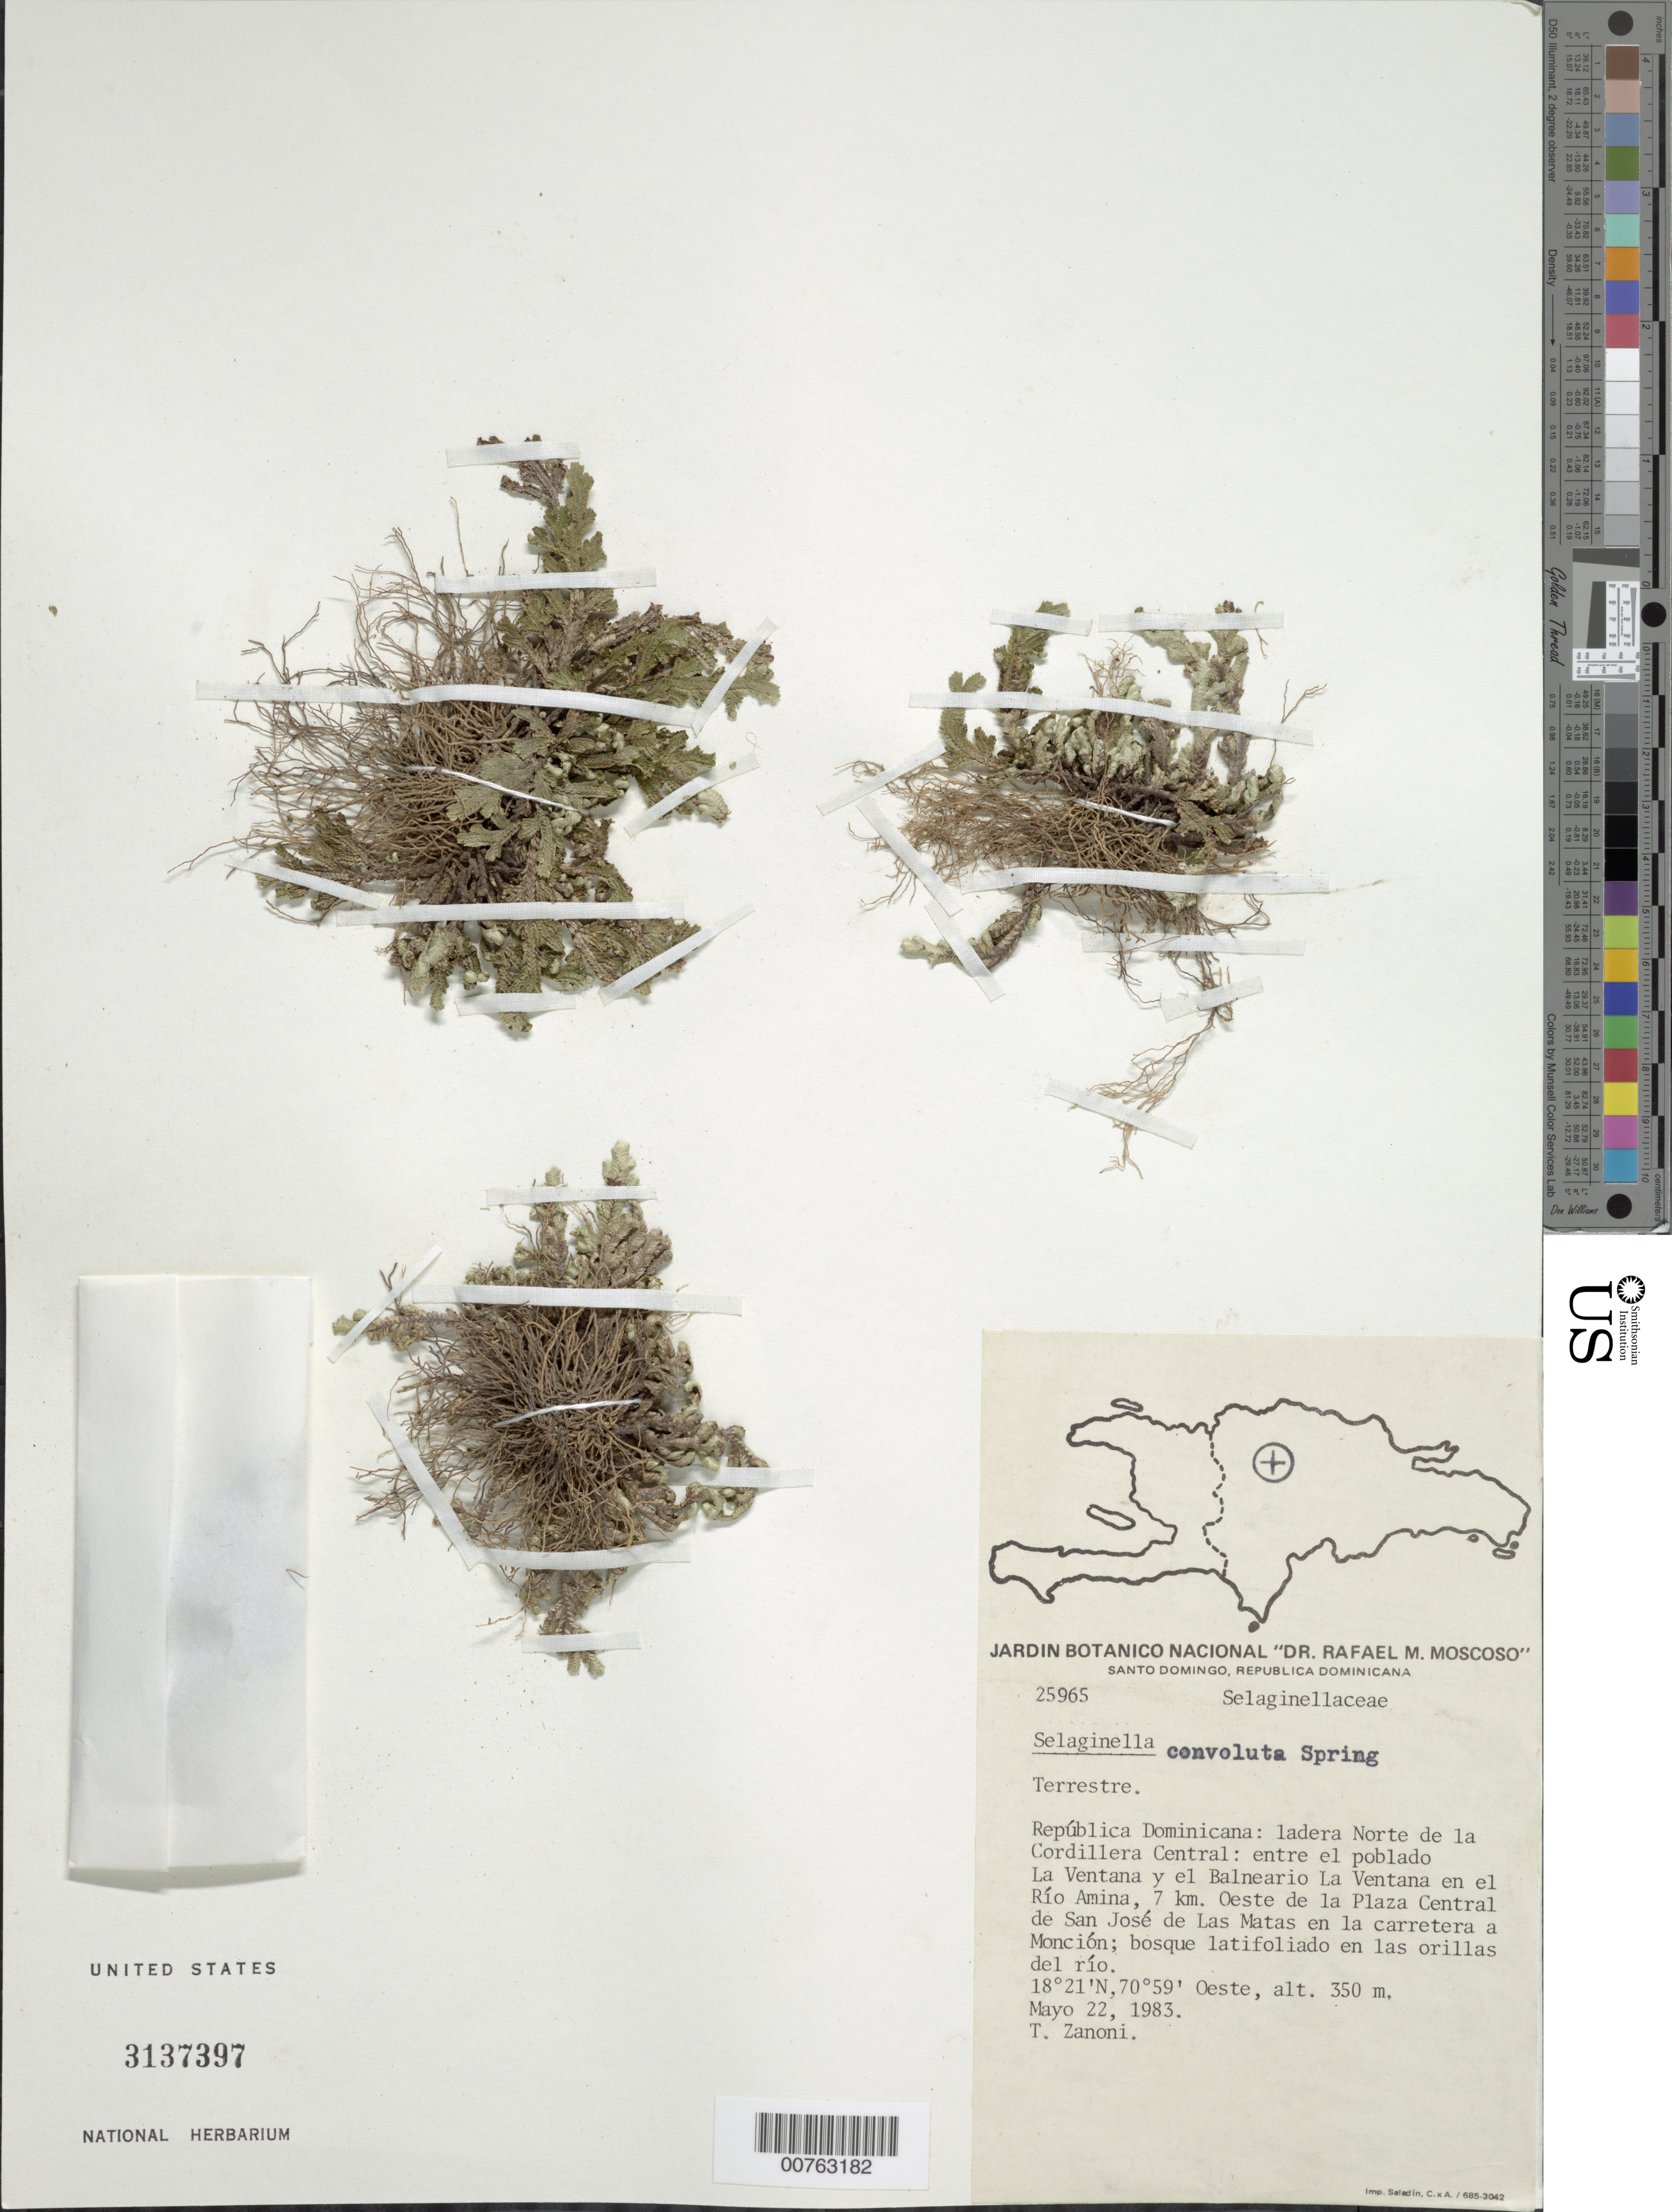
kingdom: Plantae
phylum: Tracheophyta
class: Lycopodiopsida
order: Selaginellales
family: Selaginellaceae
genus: Selaginella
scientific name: Selaginella convoluta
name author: (Arn.) Spring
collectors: T. A. Zanoni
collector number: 25965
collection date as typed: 22 May 1983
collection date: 1983-05-22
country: Dominican Republic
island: Hispaniola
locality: Ladera N de la Cordillera Central, entre el poblado La Ventana y el Balneario La Ventana en el Río Amina, 7 km W de la Plaza Central de San José de Las Matas, en la carr. A Monción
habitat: Bosque latifoliado en las orillas del río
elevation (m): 350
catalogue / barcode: US 3137397